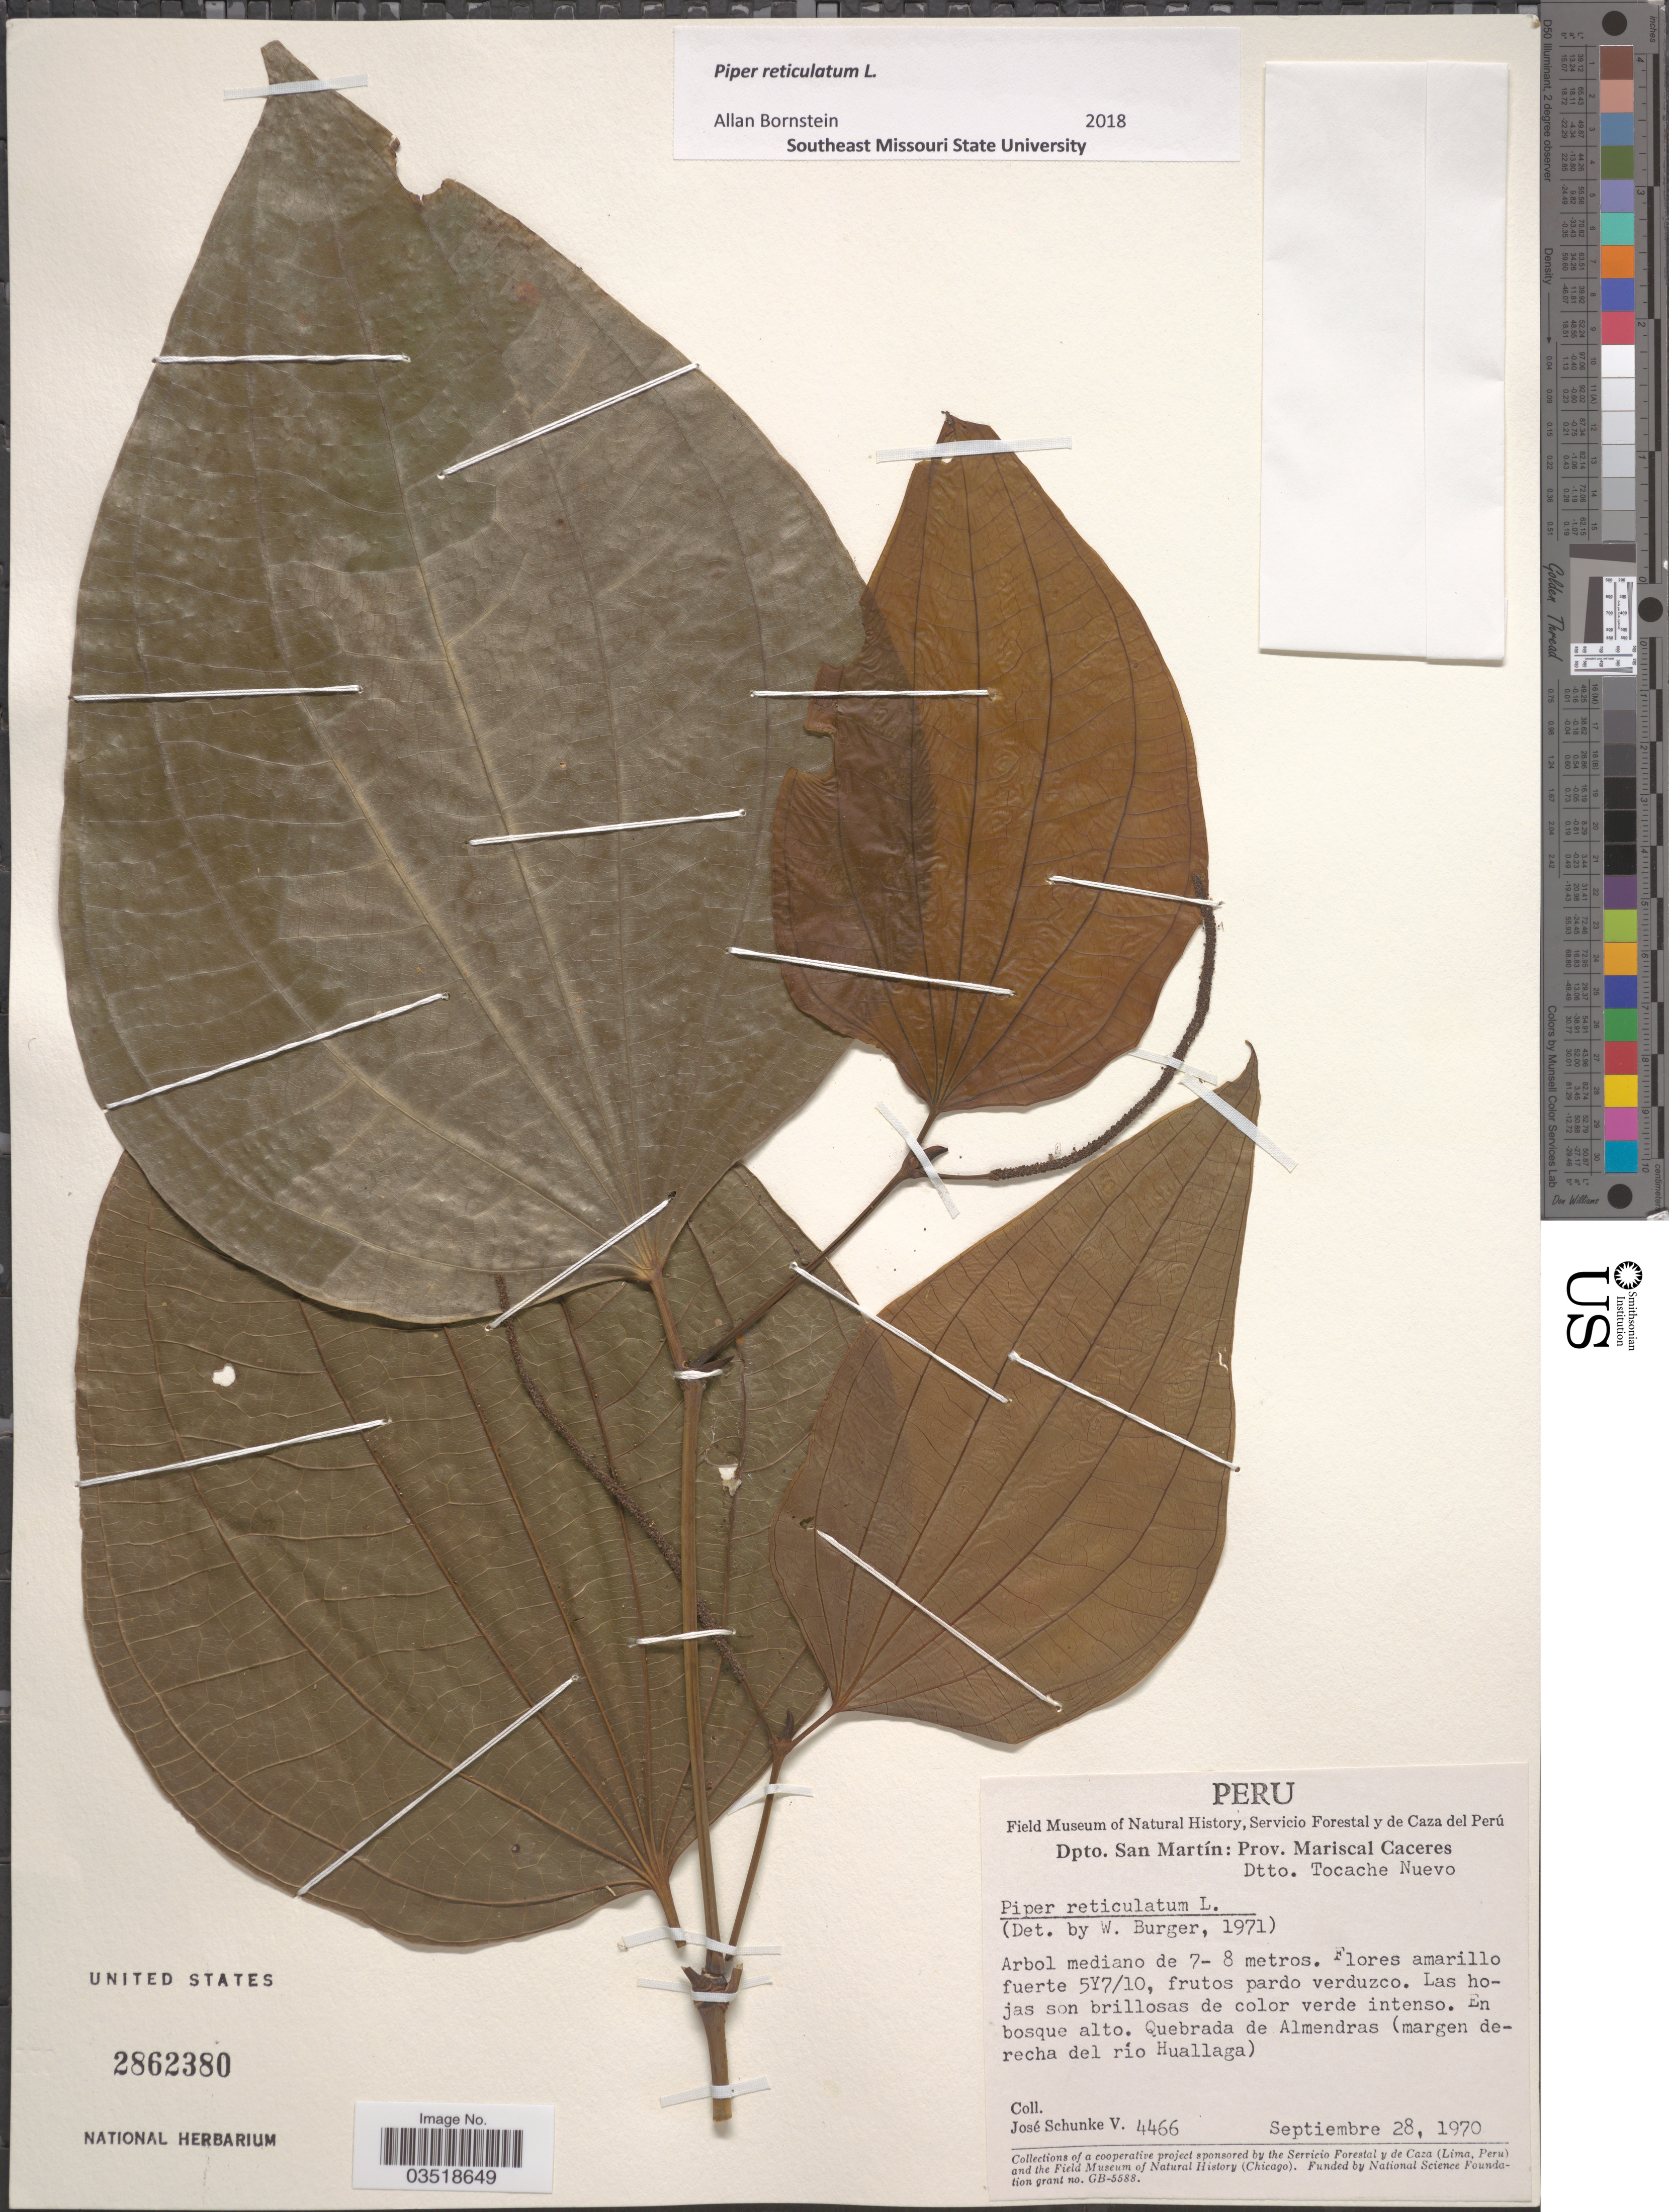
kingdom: Plantae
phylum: Tracheophyta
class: Magnoliopsida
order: Piperales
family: Piperaceae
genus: Piper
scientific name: Piper reticulatum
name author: L.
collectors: J. Schunke Vigo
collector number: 4466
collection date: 1970-09-28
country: Peru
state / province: San Martín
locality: Dpto. San Martín: Prov. Mariscal Caceres. Dtto. Tocache Nuevo. Quebrada de Almendras (margen derecha del río Huallaga).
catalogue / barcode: US 2862380